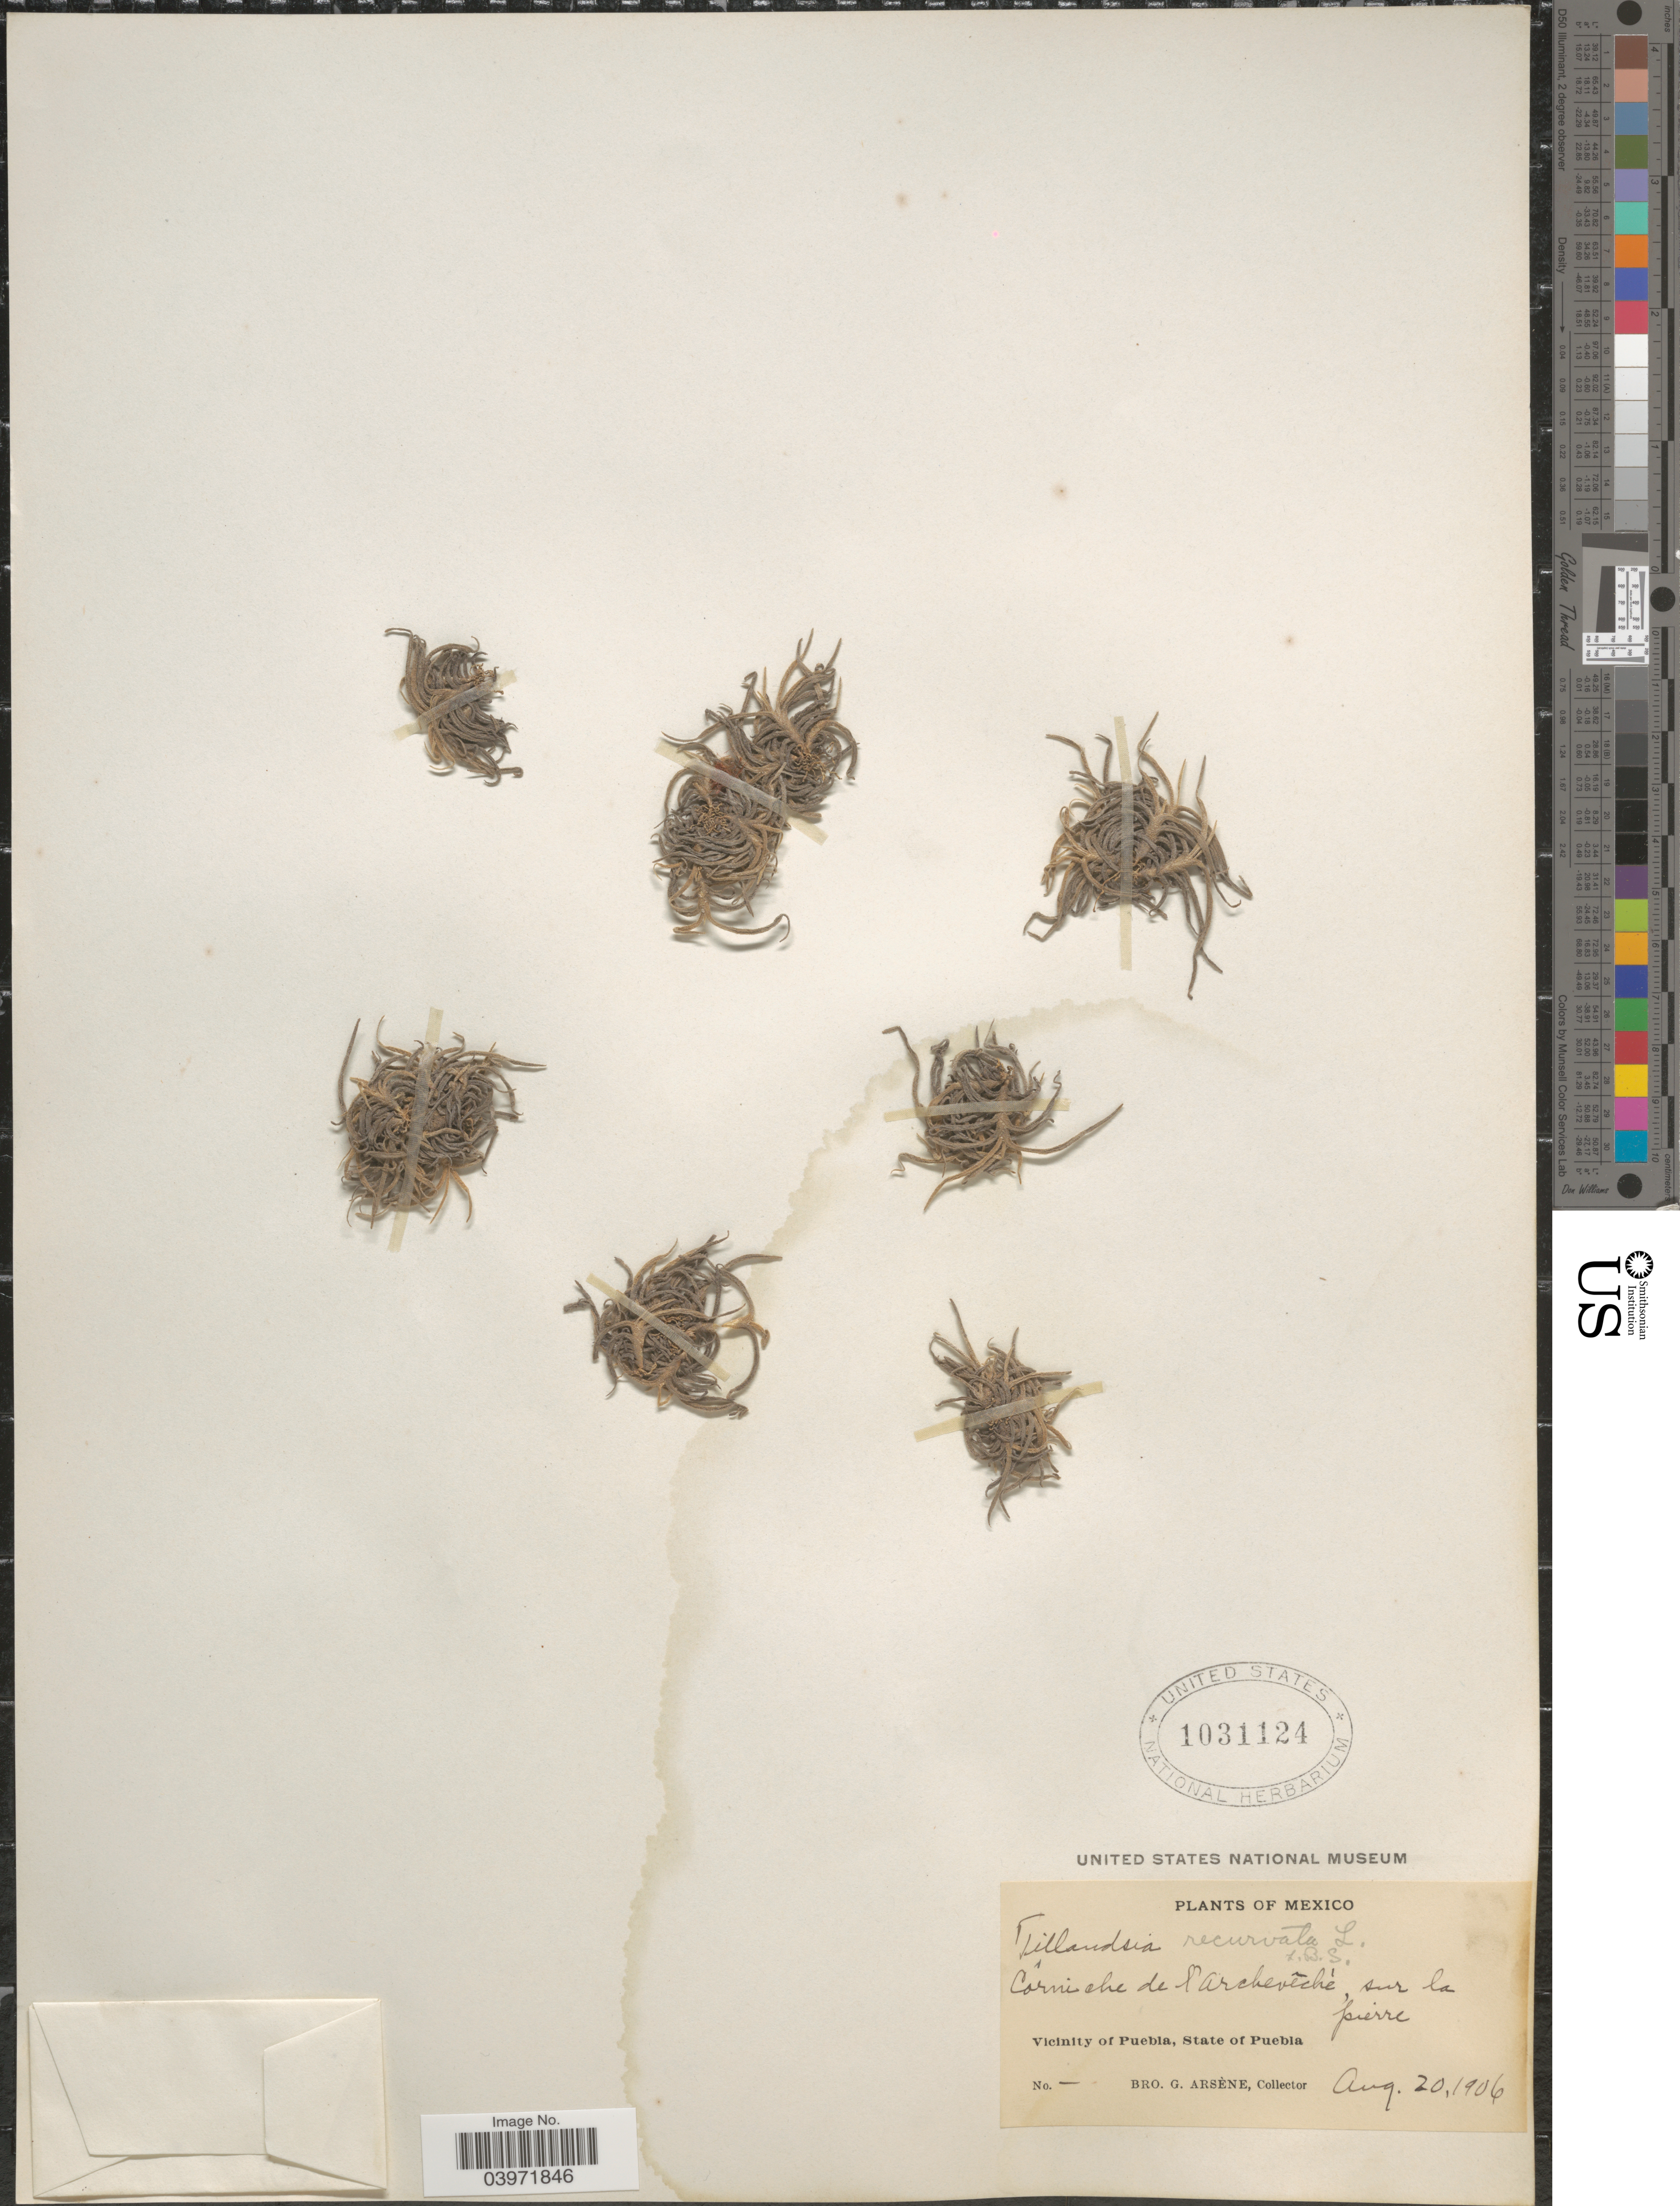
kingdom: Plantae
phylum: Tracheophyta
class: Liliopsida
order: Poales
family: Bromeliaceae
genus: Tillandsia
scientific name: Tillandsia recurvata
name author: L.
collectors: Bro. G. Arsène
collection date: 1906-08-20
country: Mexico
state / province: Puebla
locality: Corniche de l'Archevêchè, sur la pierre. Vicinity of Puebla.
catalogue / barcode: US 1031124